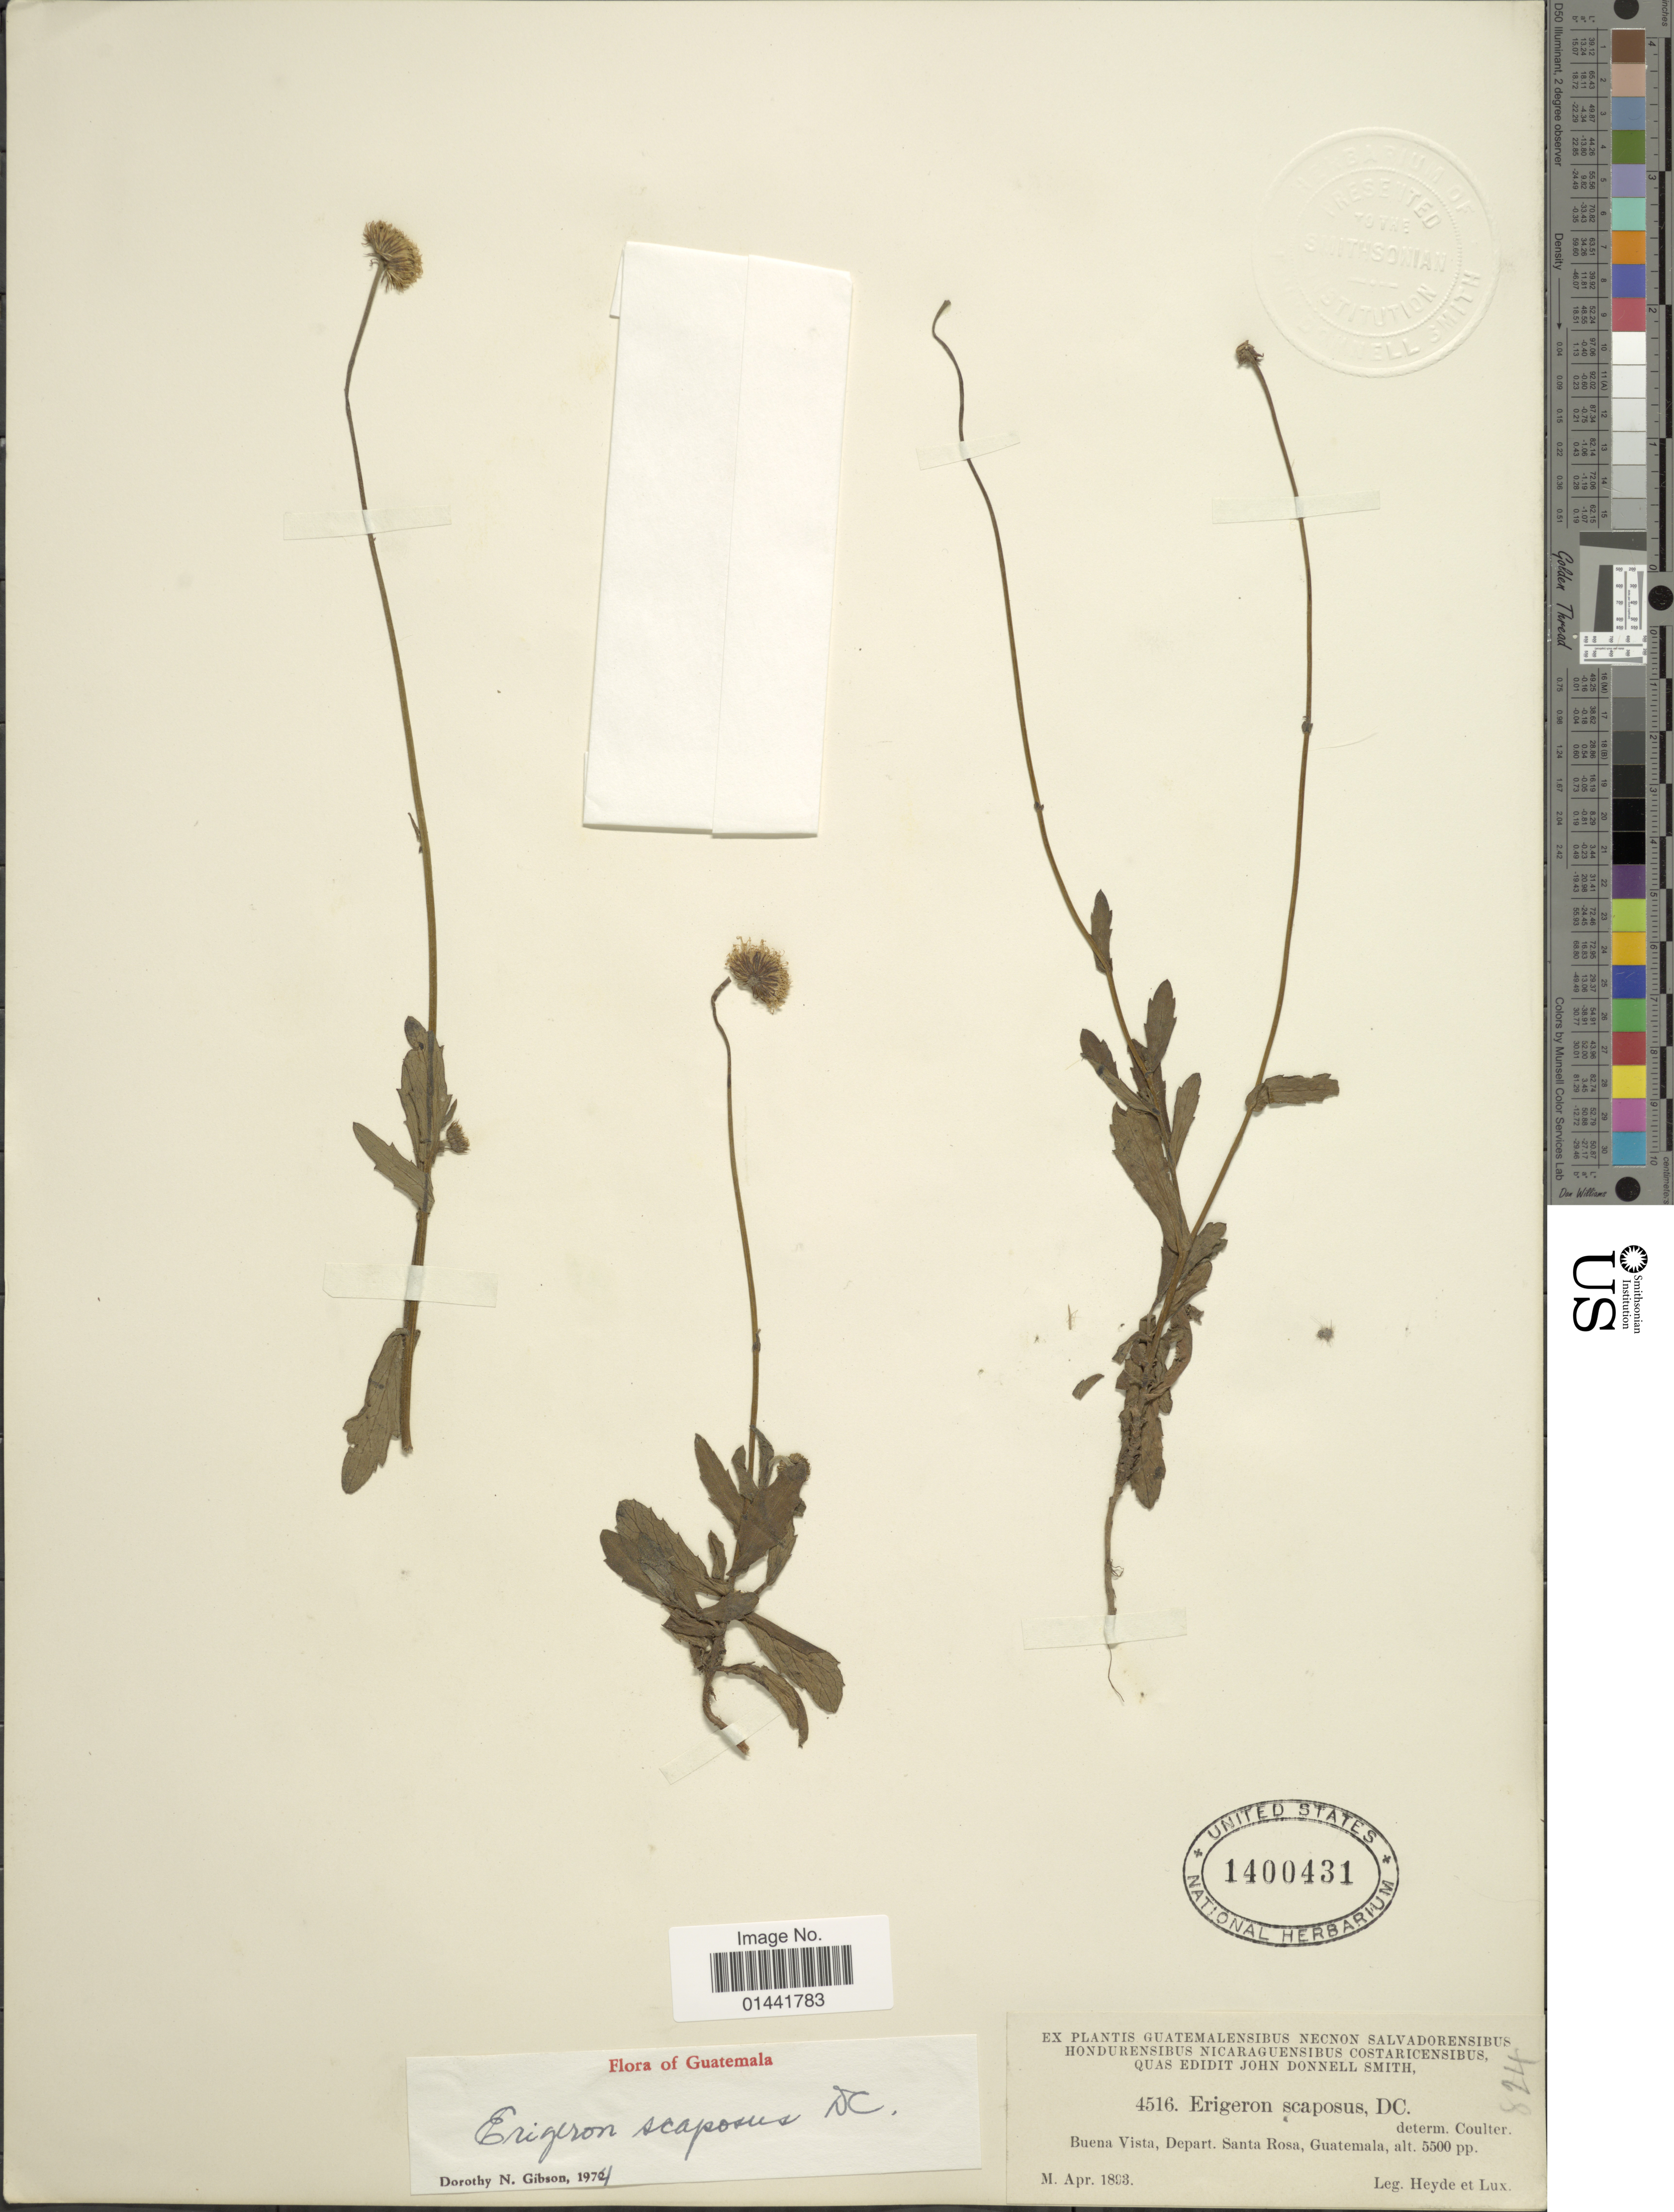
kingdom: Plantae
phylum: Tracheophyta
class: Magnoliopsida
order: Asterales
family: Asteraceae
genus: Erigeron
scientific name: Erigeron scaposus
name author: DC.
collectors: Heyde & Lux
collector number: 4516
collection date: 1893-04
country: Guatemala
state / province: Santa Rosa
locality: Buena Vista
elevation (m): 1676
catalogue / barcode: US 1400431